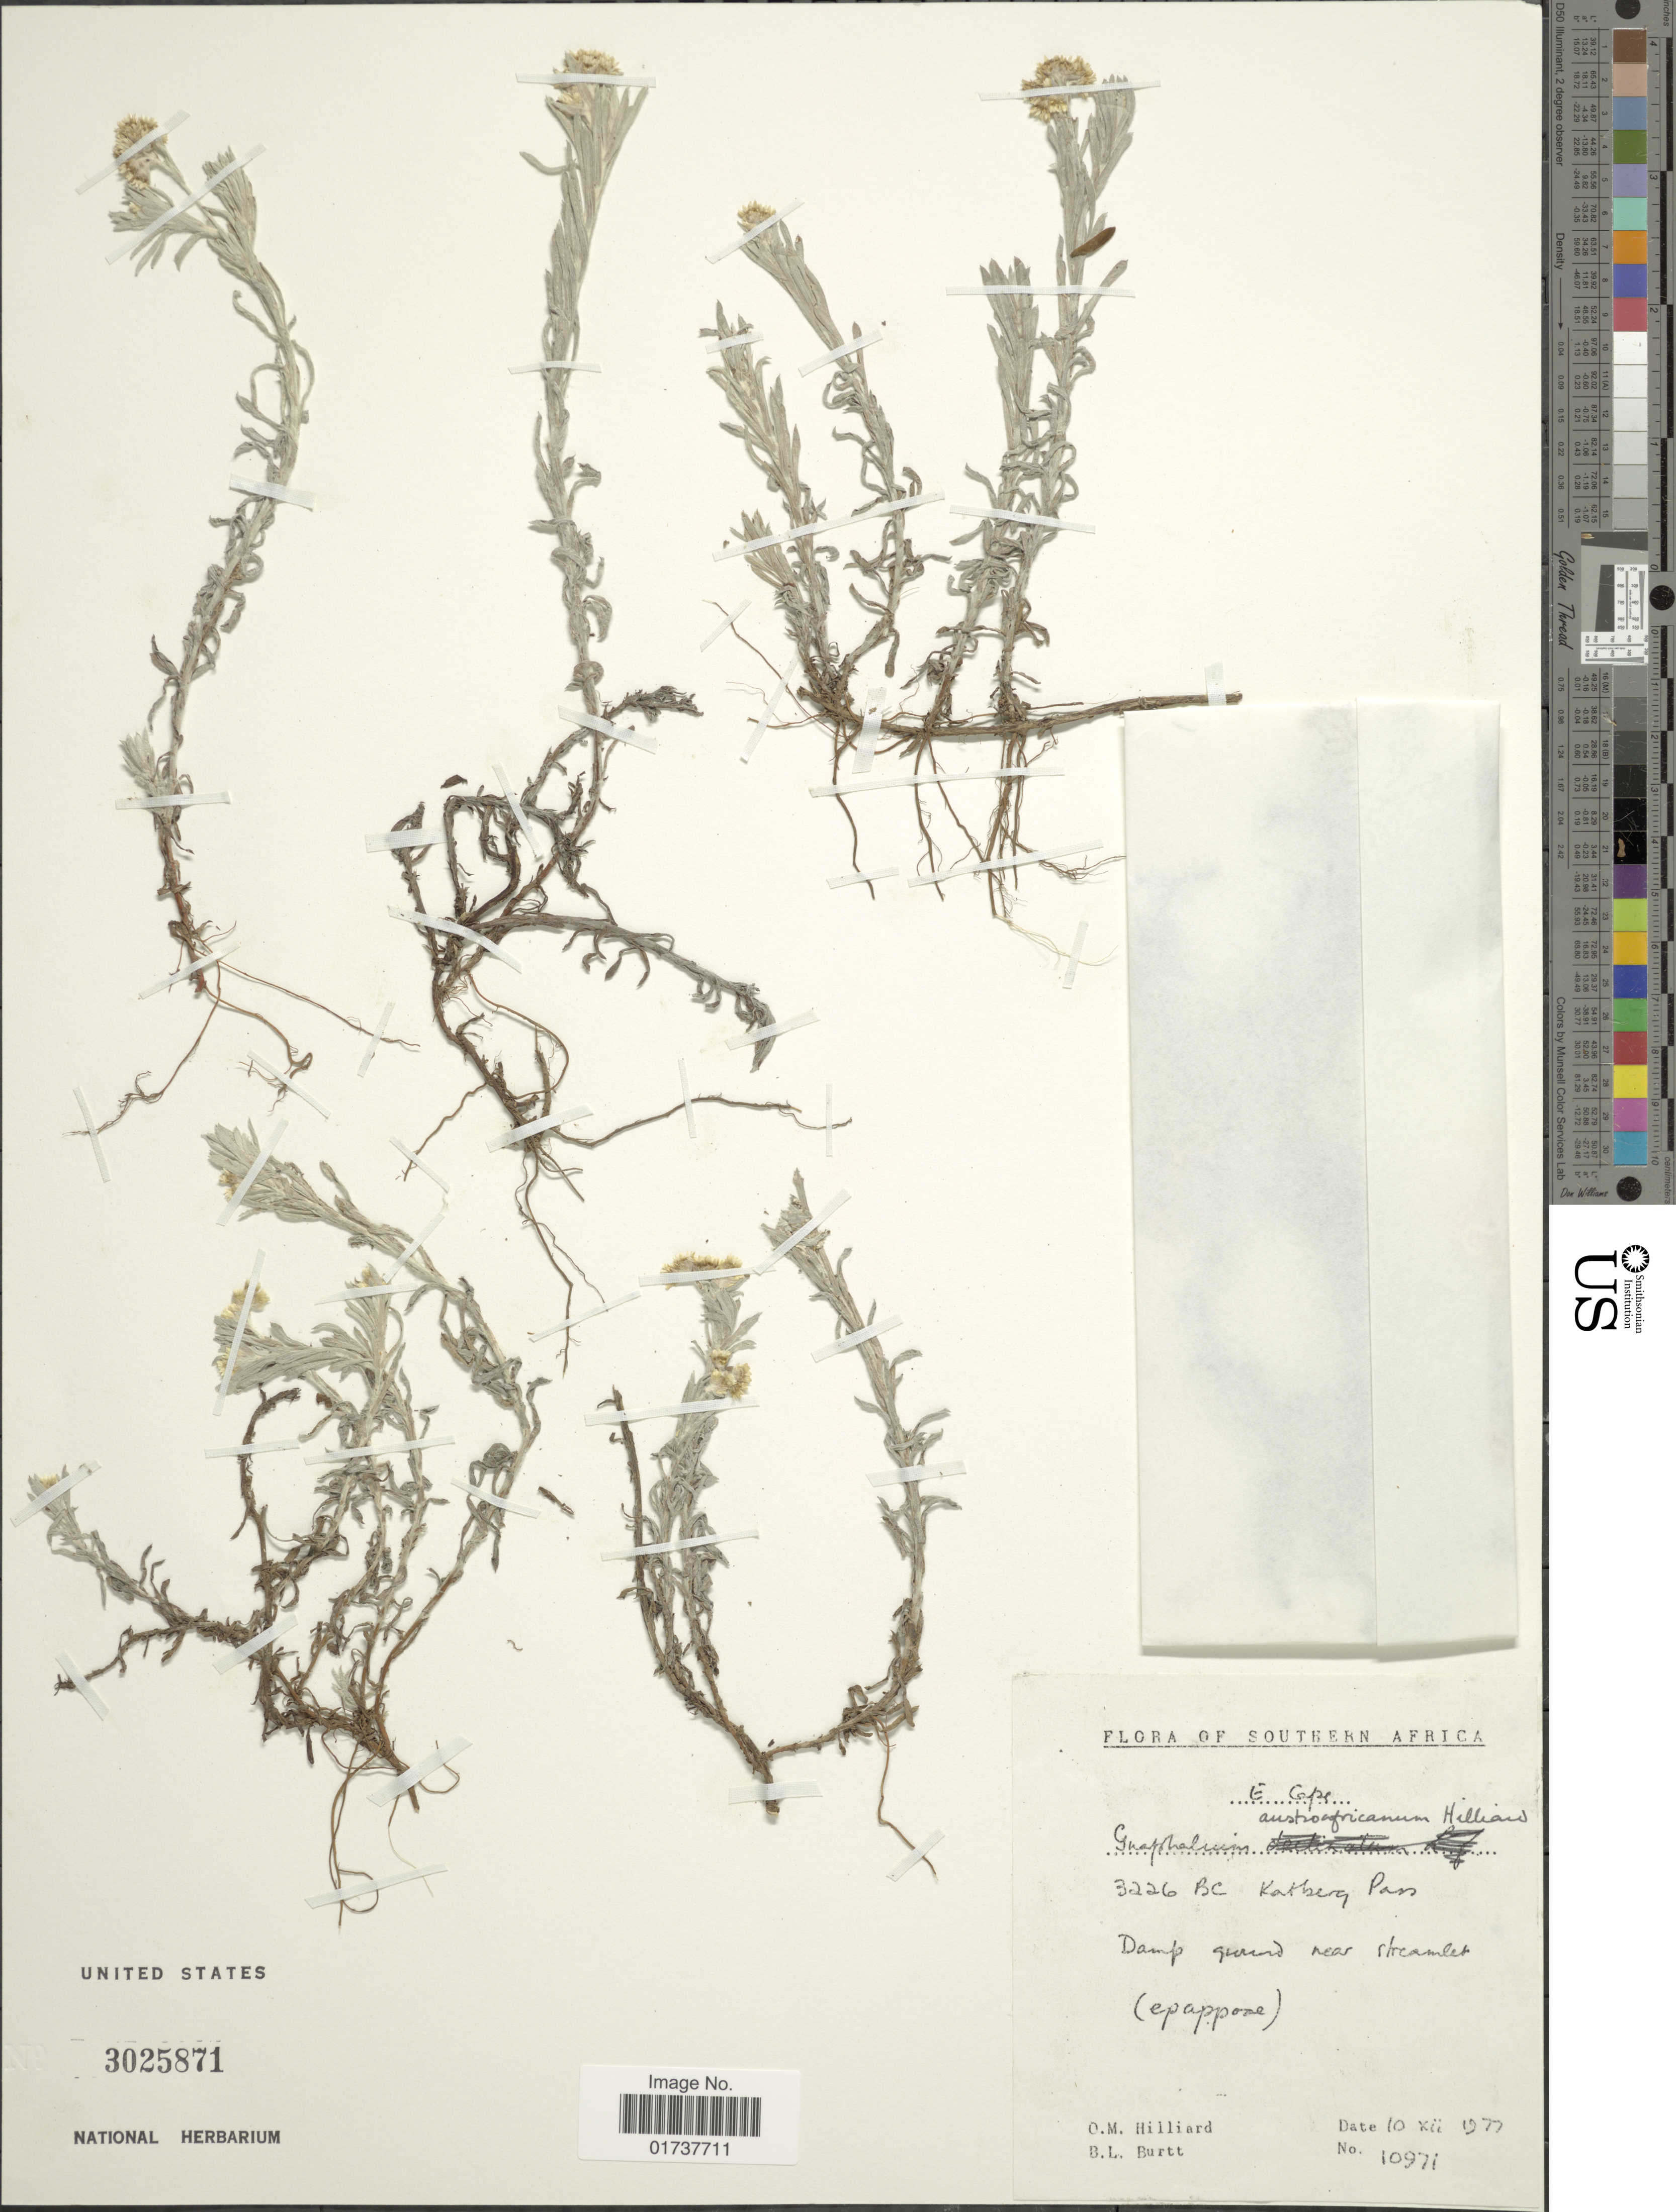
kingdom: Plantae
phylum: Tracheophyta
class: Magnoliopsida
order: Asterales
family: Asteraceae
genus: Gnaphalium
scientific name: Gnaphalium austroafricanum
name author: Hilliard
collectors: O. M. Hilliard & B. L. Burtt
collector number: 10971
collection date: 1977-12-10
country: South Africa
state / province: Eastern Cape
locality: E Cape, 3226 BC, Katberg Pass, Damp ground near streamlet.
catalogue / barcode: US 3025871